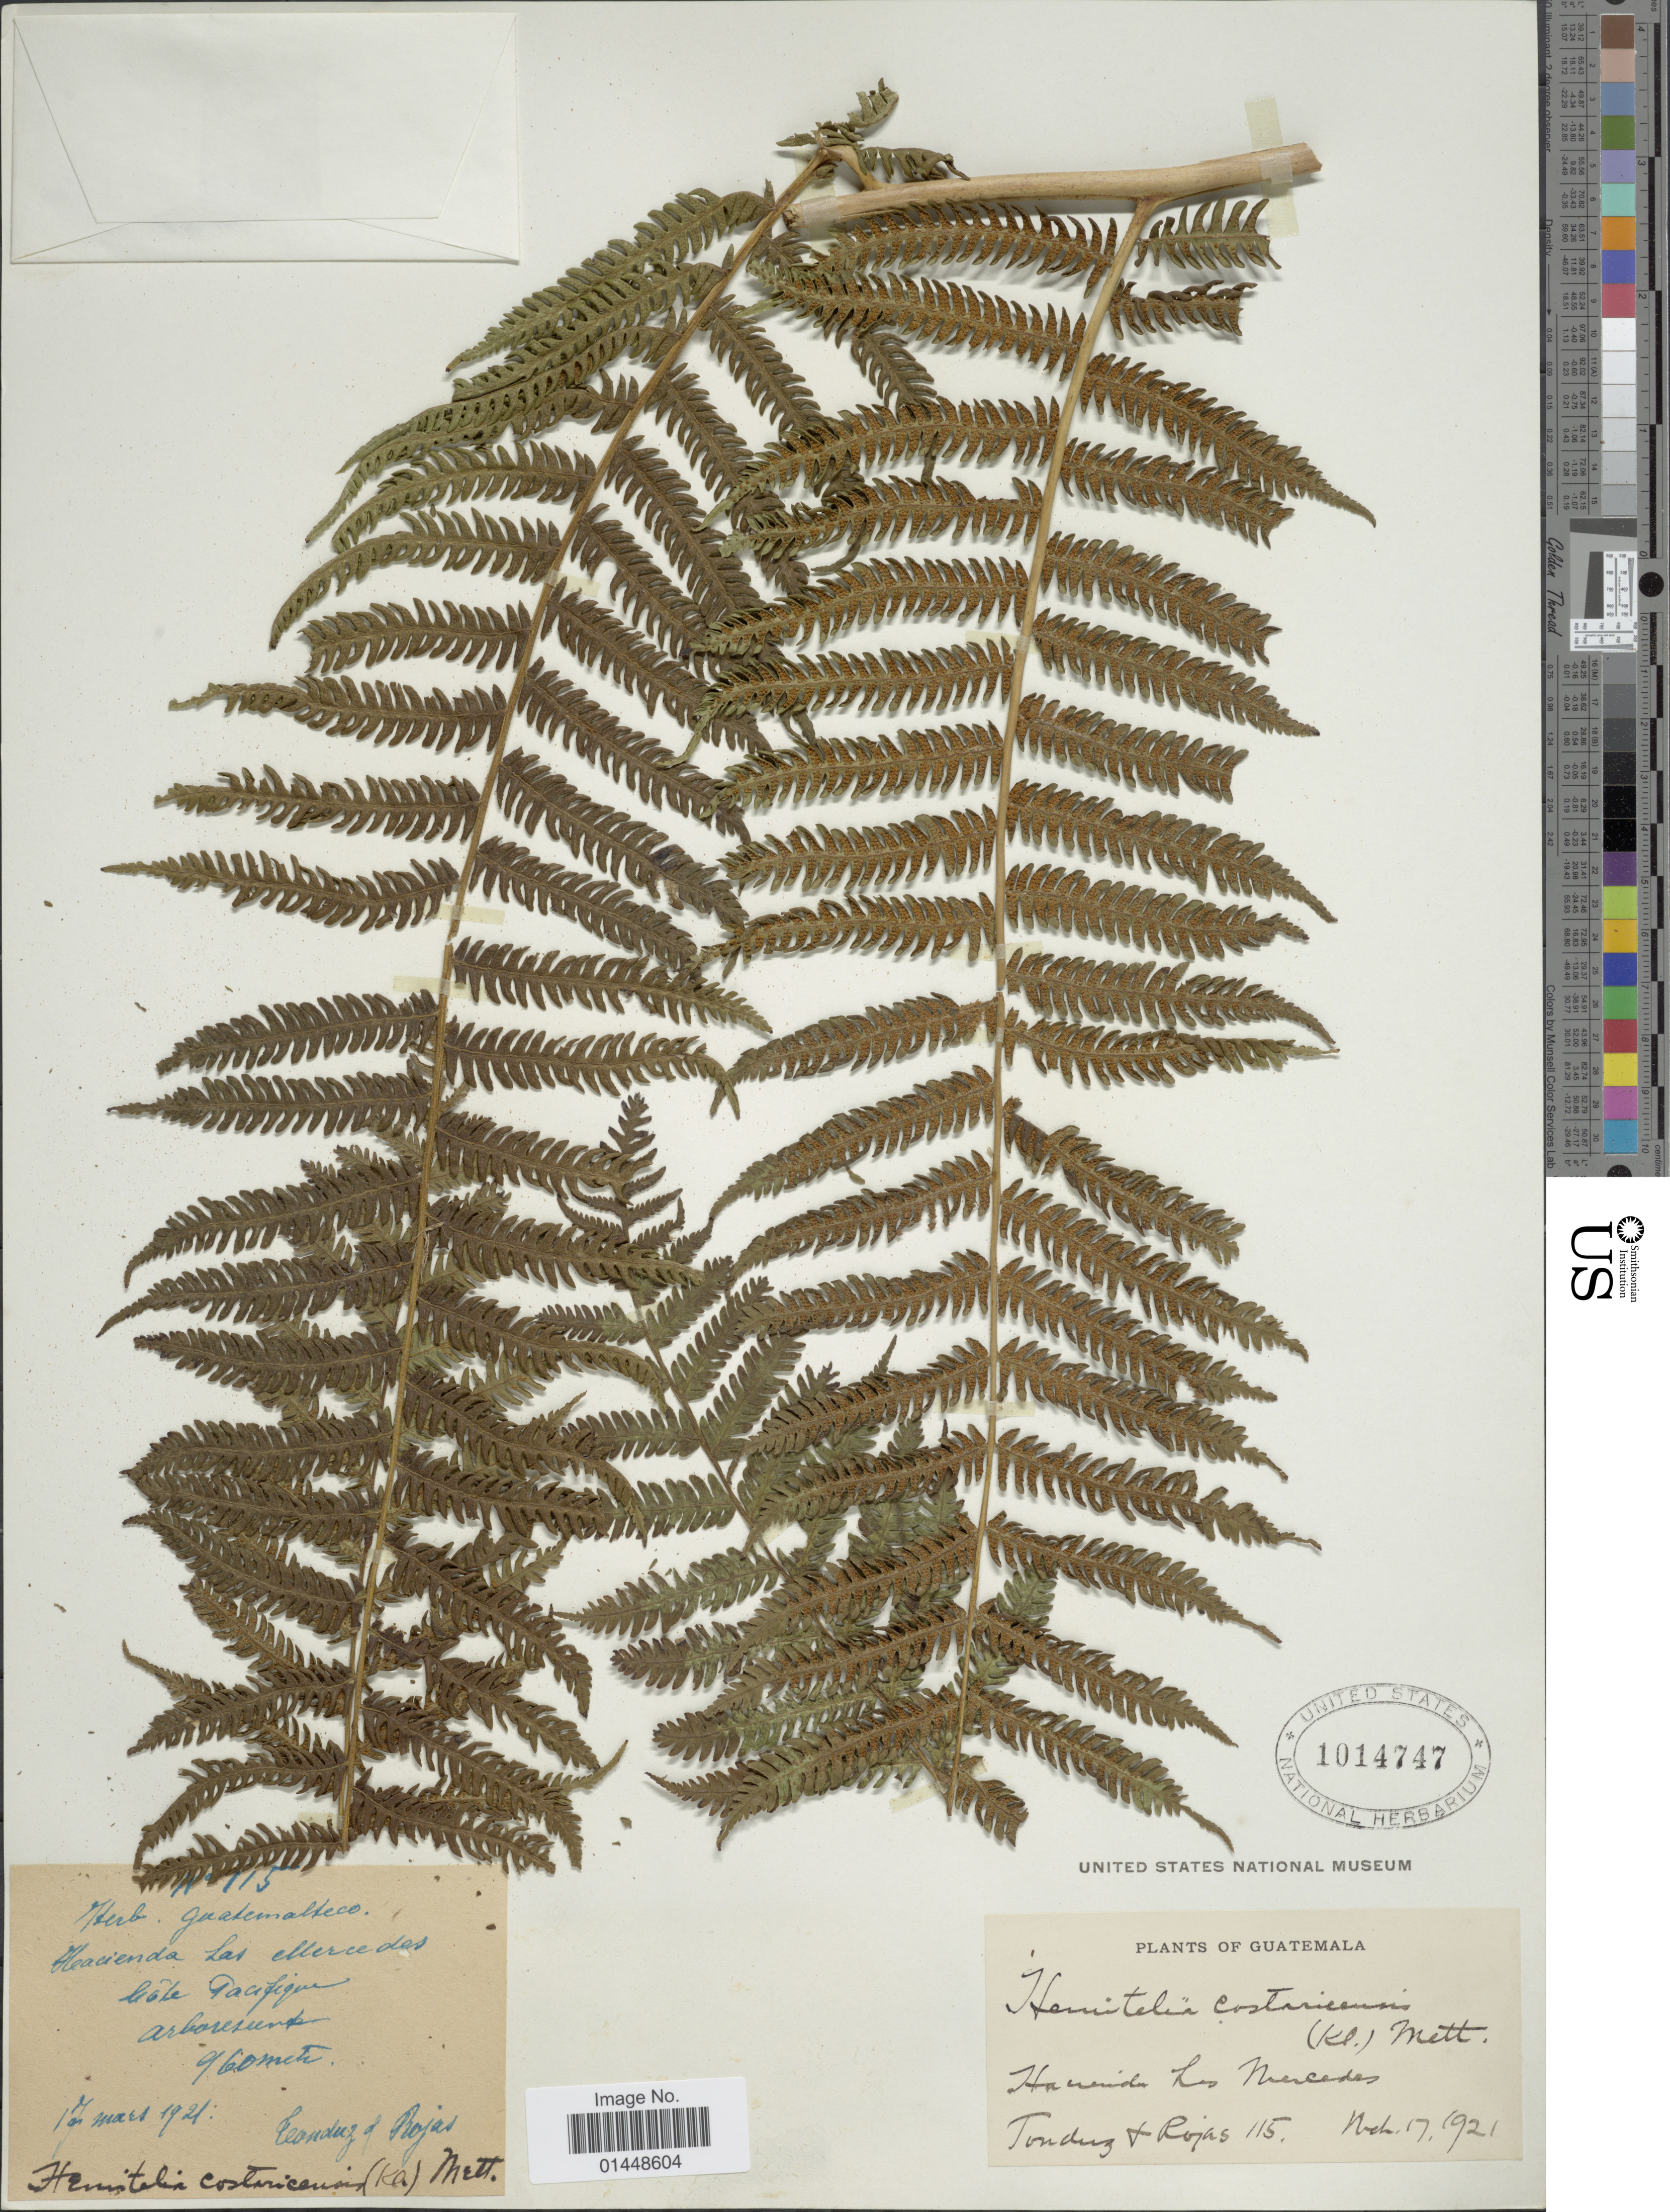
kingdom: Plantae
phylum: Tracheophyta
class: Polypodiopsida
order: Cyatheales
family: Cyatheaceae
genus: Cyathea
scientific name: Cyathea costaricensis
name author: (Kuhn) Domin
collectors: A. Tonduz & Rojas, --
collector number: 115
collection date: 1921-03-17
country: Guatemala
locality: Hacienda Las Mercedes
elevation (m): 960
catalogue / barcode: US 1014747